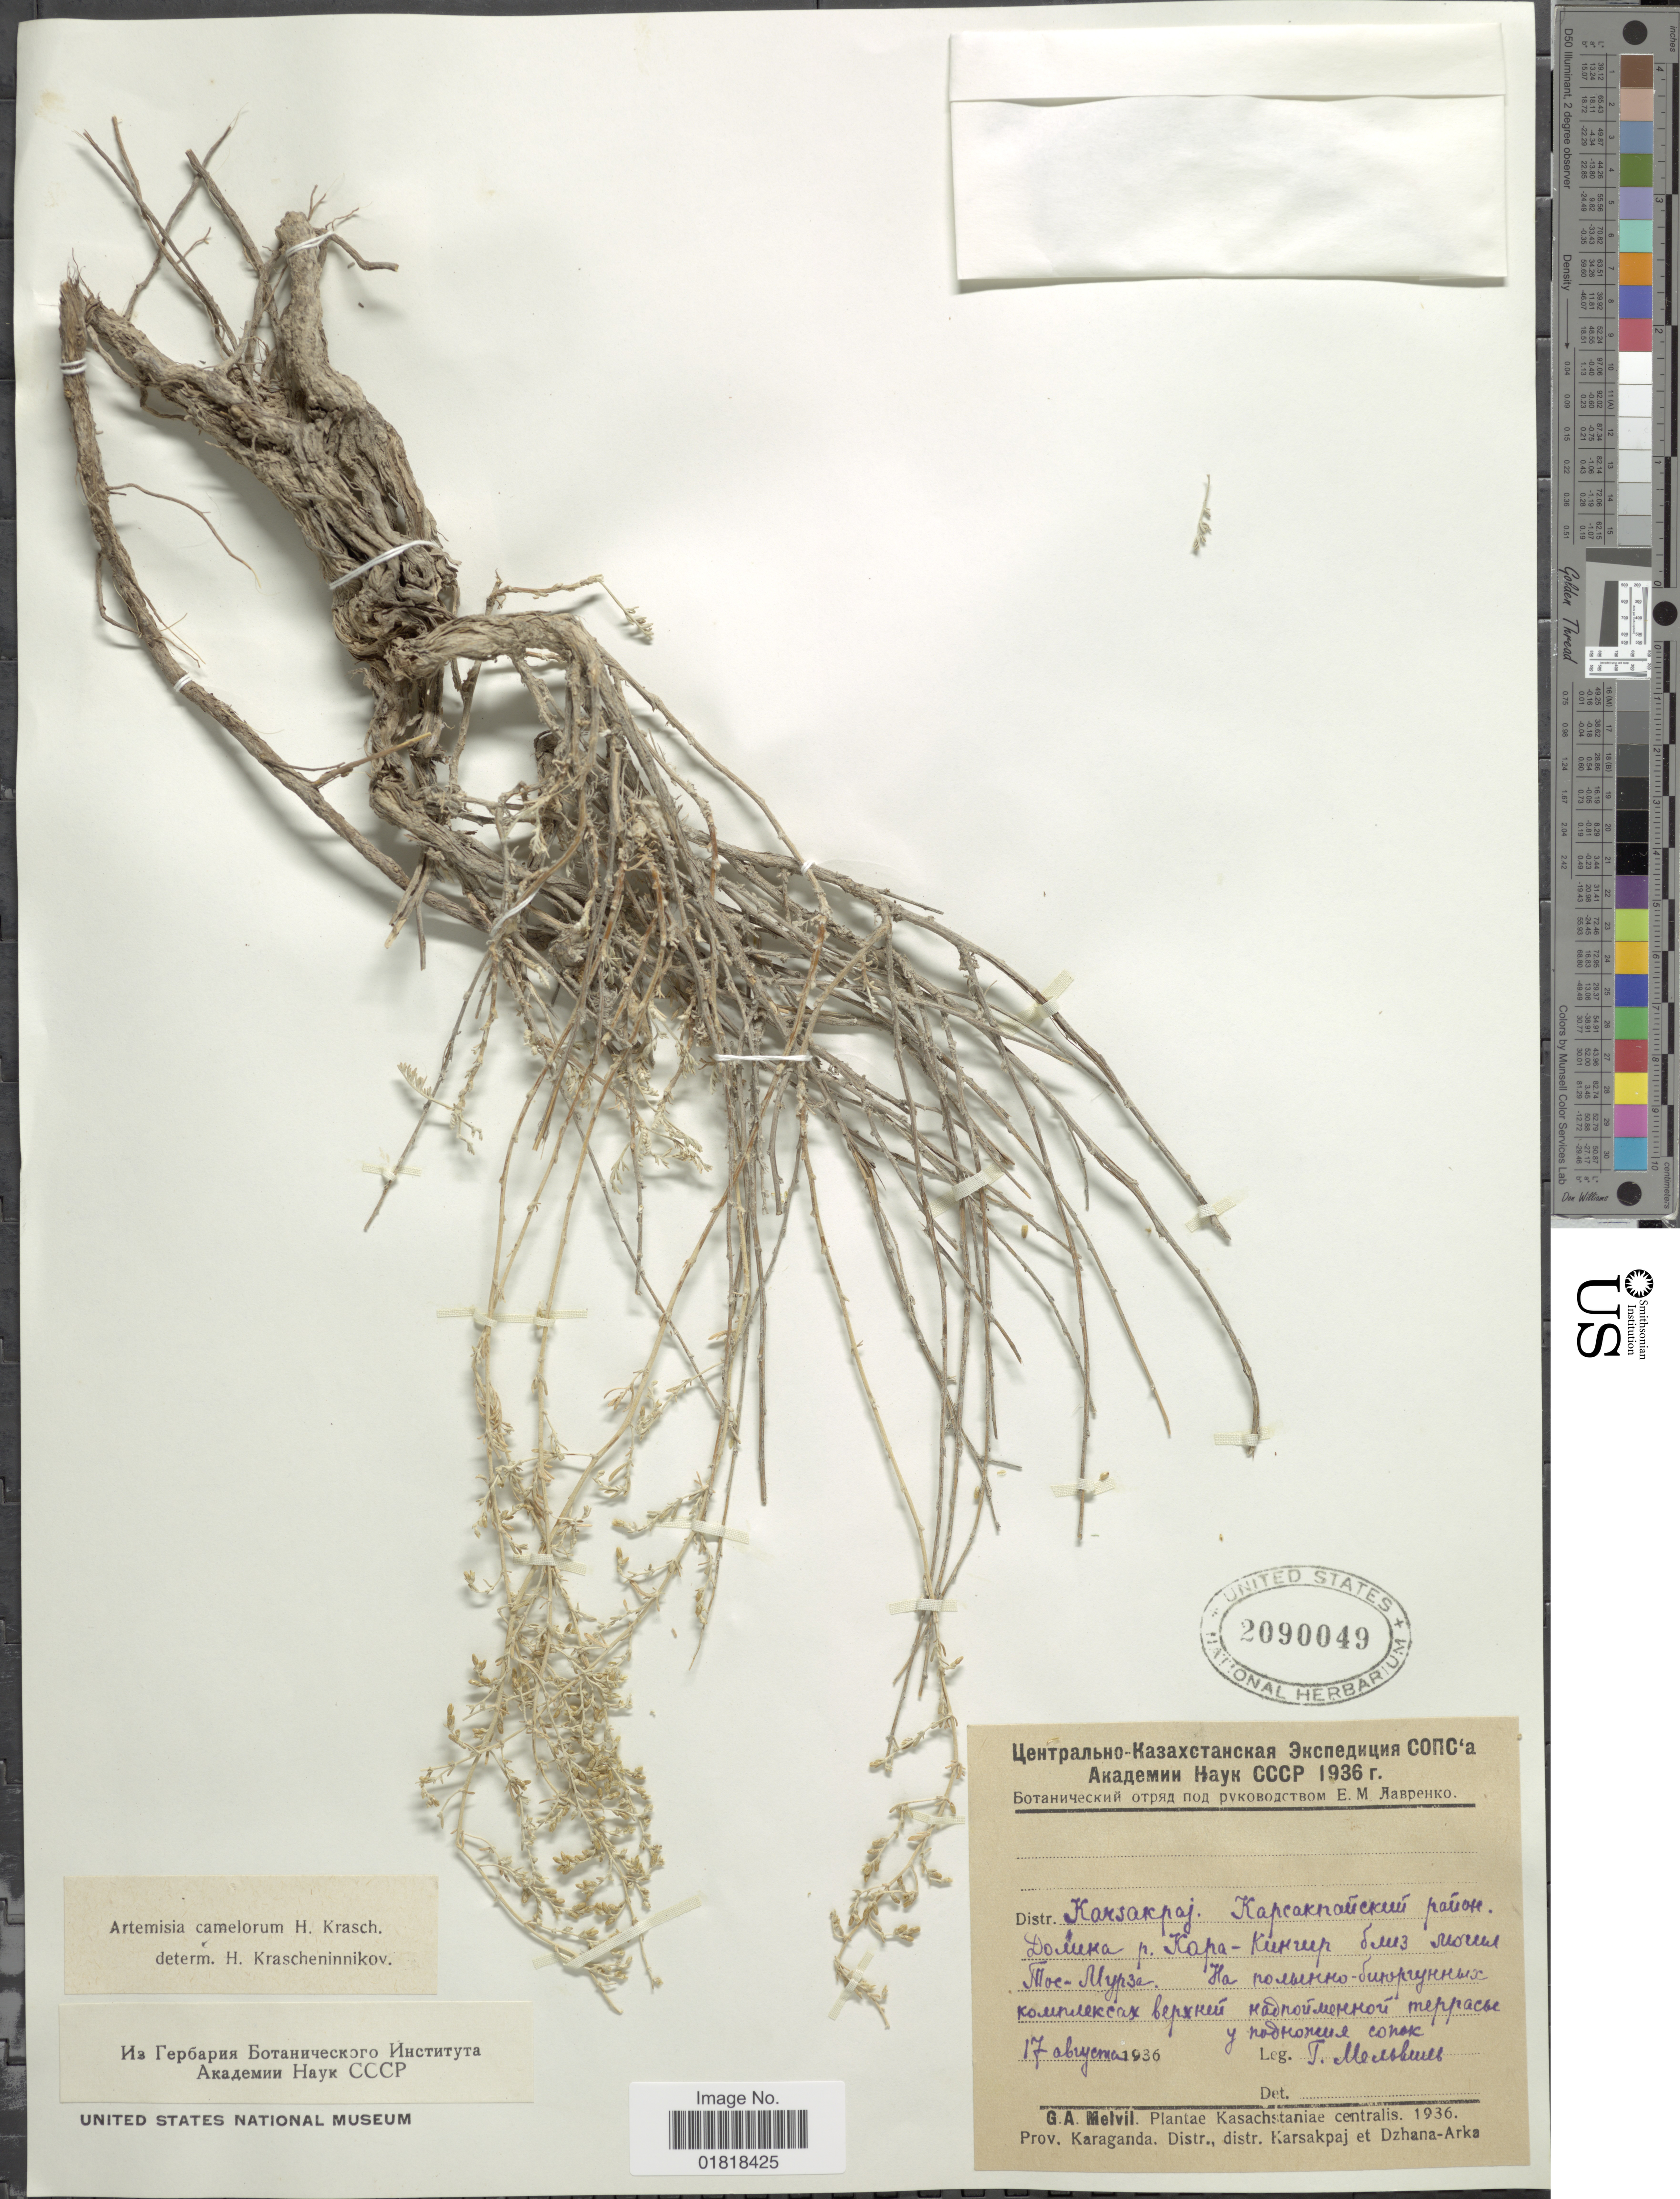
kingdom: Plantae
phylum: Tracheophyta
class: Magnoliopsida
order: Asterales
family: Asteraceae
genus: Artemisia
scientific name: Artemisia camelorum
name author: Krasch.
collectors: G. Melvil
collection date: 1936-02-19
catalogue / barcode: US 2090049